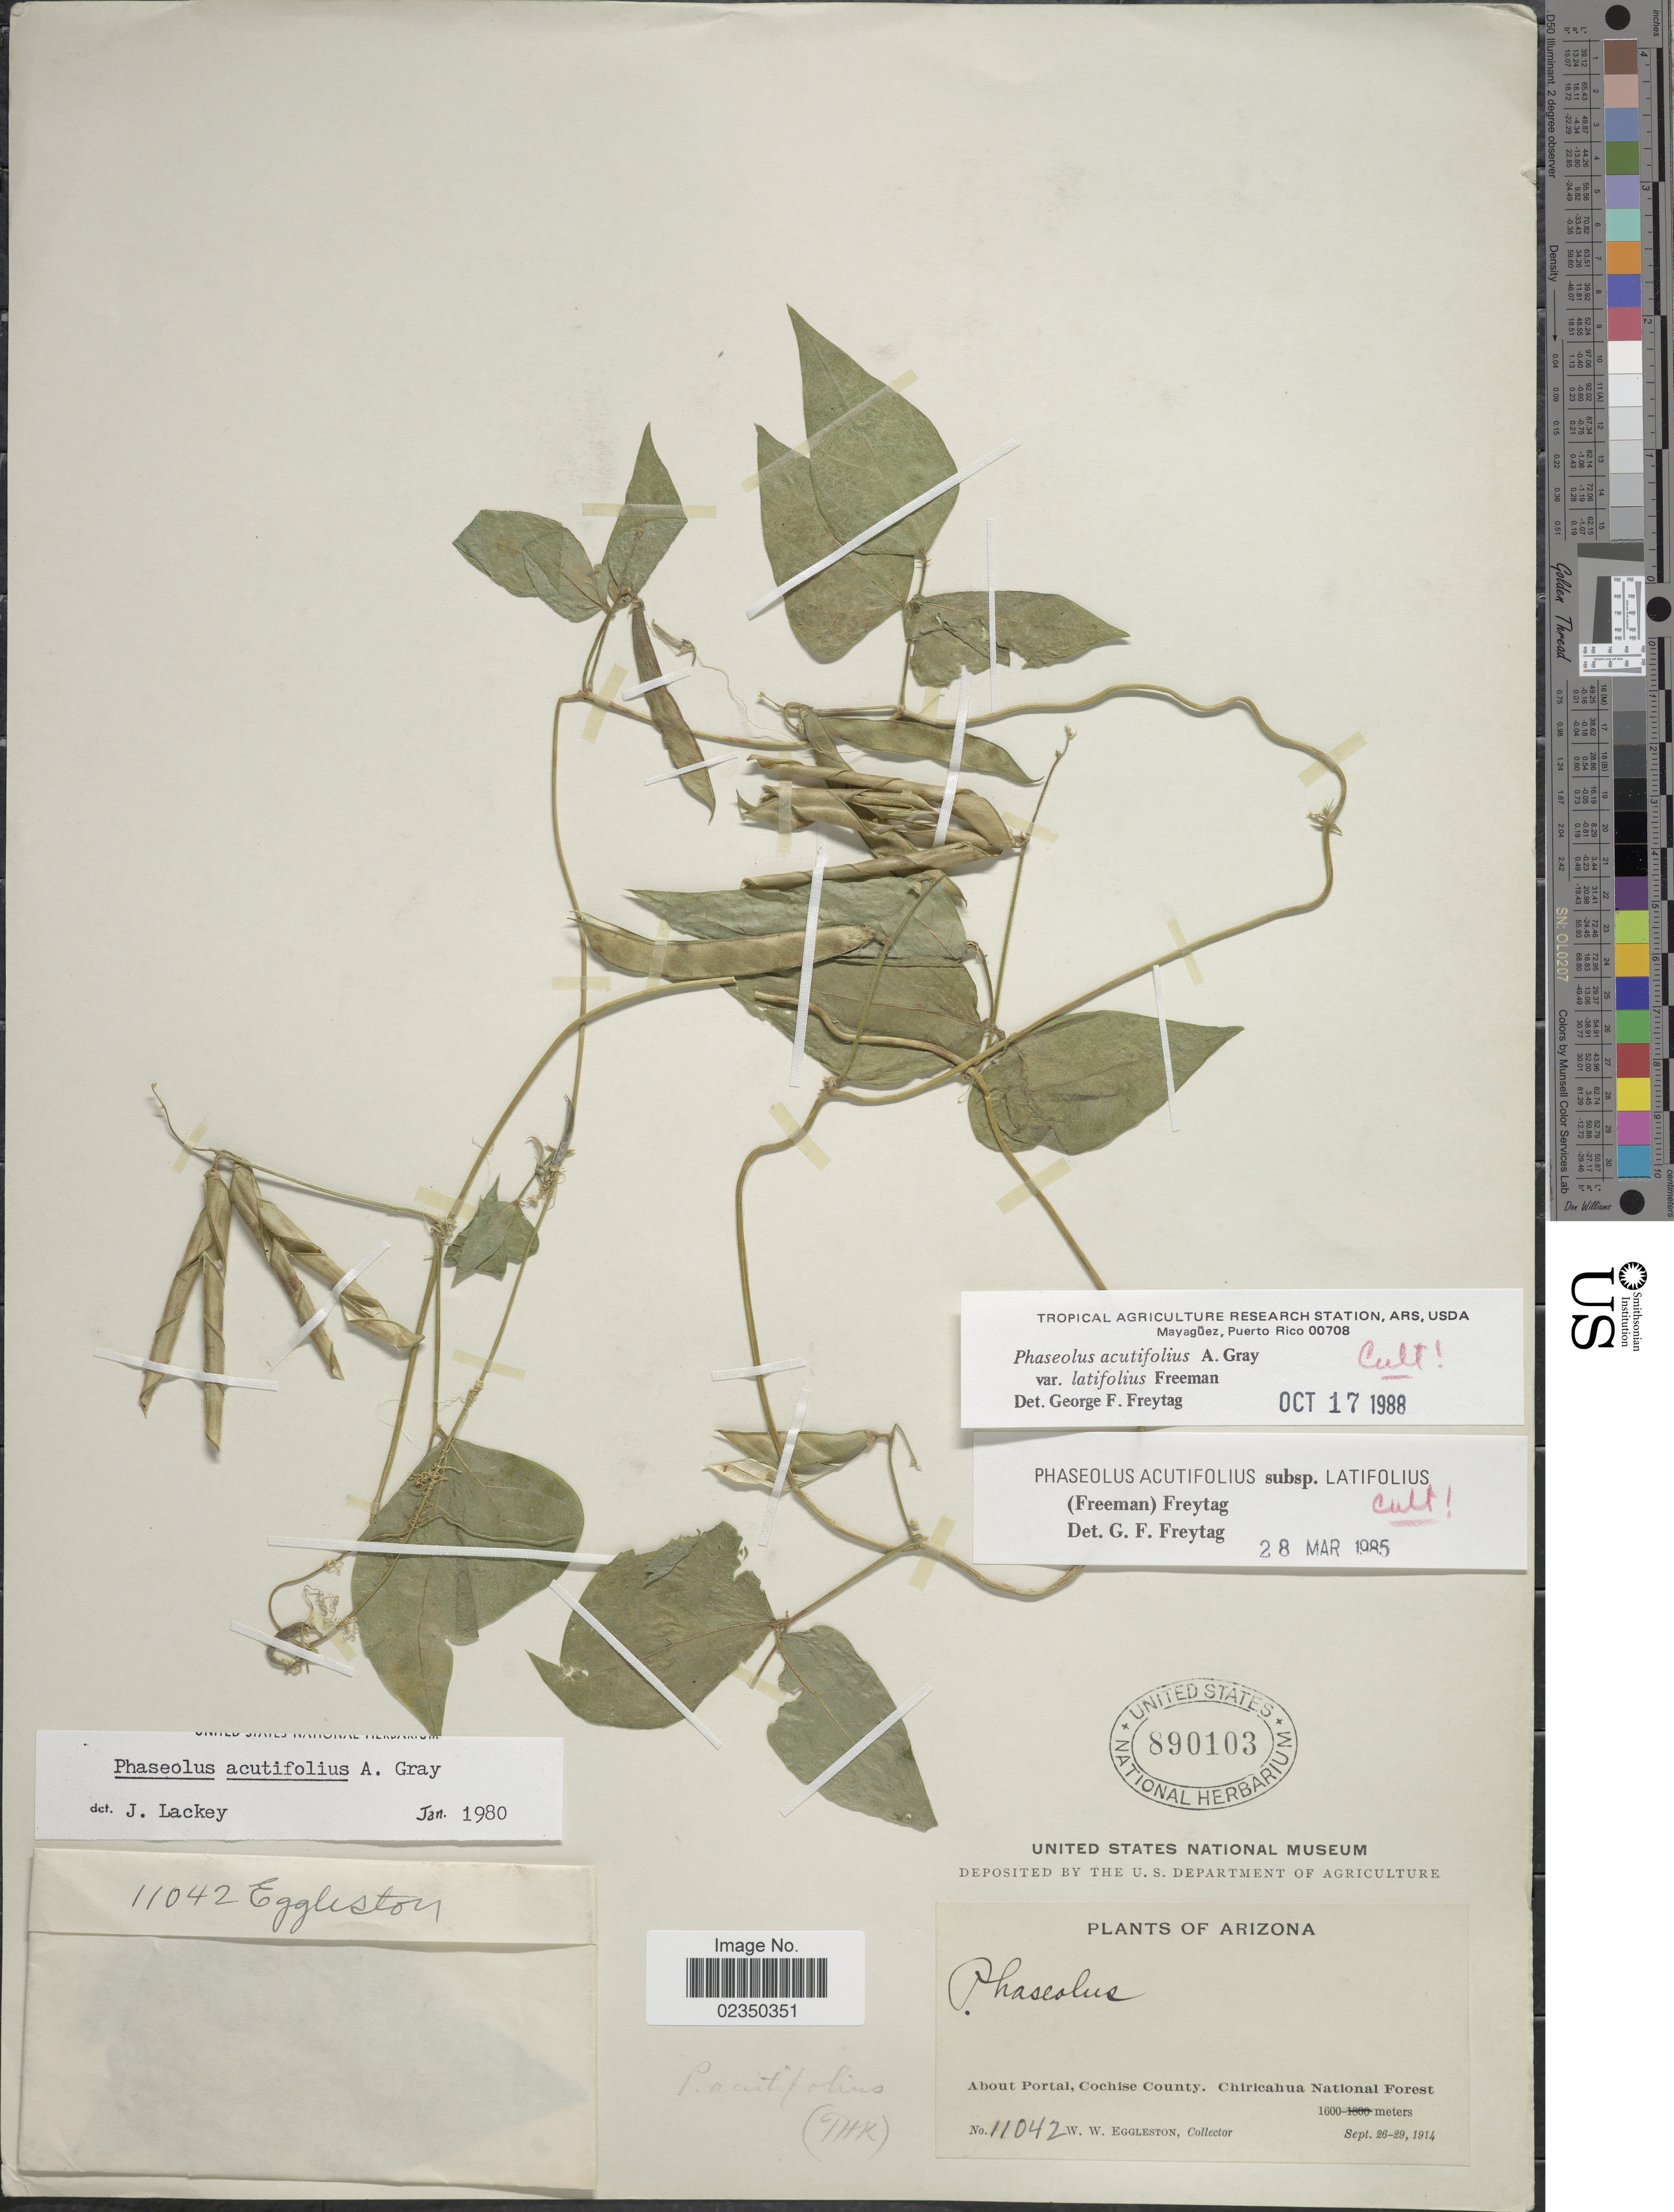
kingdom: Plantae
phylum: Tracheophyta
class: Magnoliopsida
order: Fabales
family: Fabaceae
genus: Phaseolus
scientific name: Phaseolus acutifolius var. latifolius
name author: G. F. Freeman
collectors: W. W. Eggleston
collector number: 11042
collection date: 1914-09-26/1914-09-29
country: United States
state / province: Arizona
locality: About Portal, Cochise County, Chiricahua National Forest.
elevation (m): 1600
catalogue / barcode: US 890103